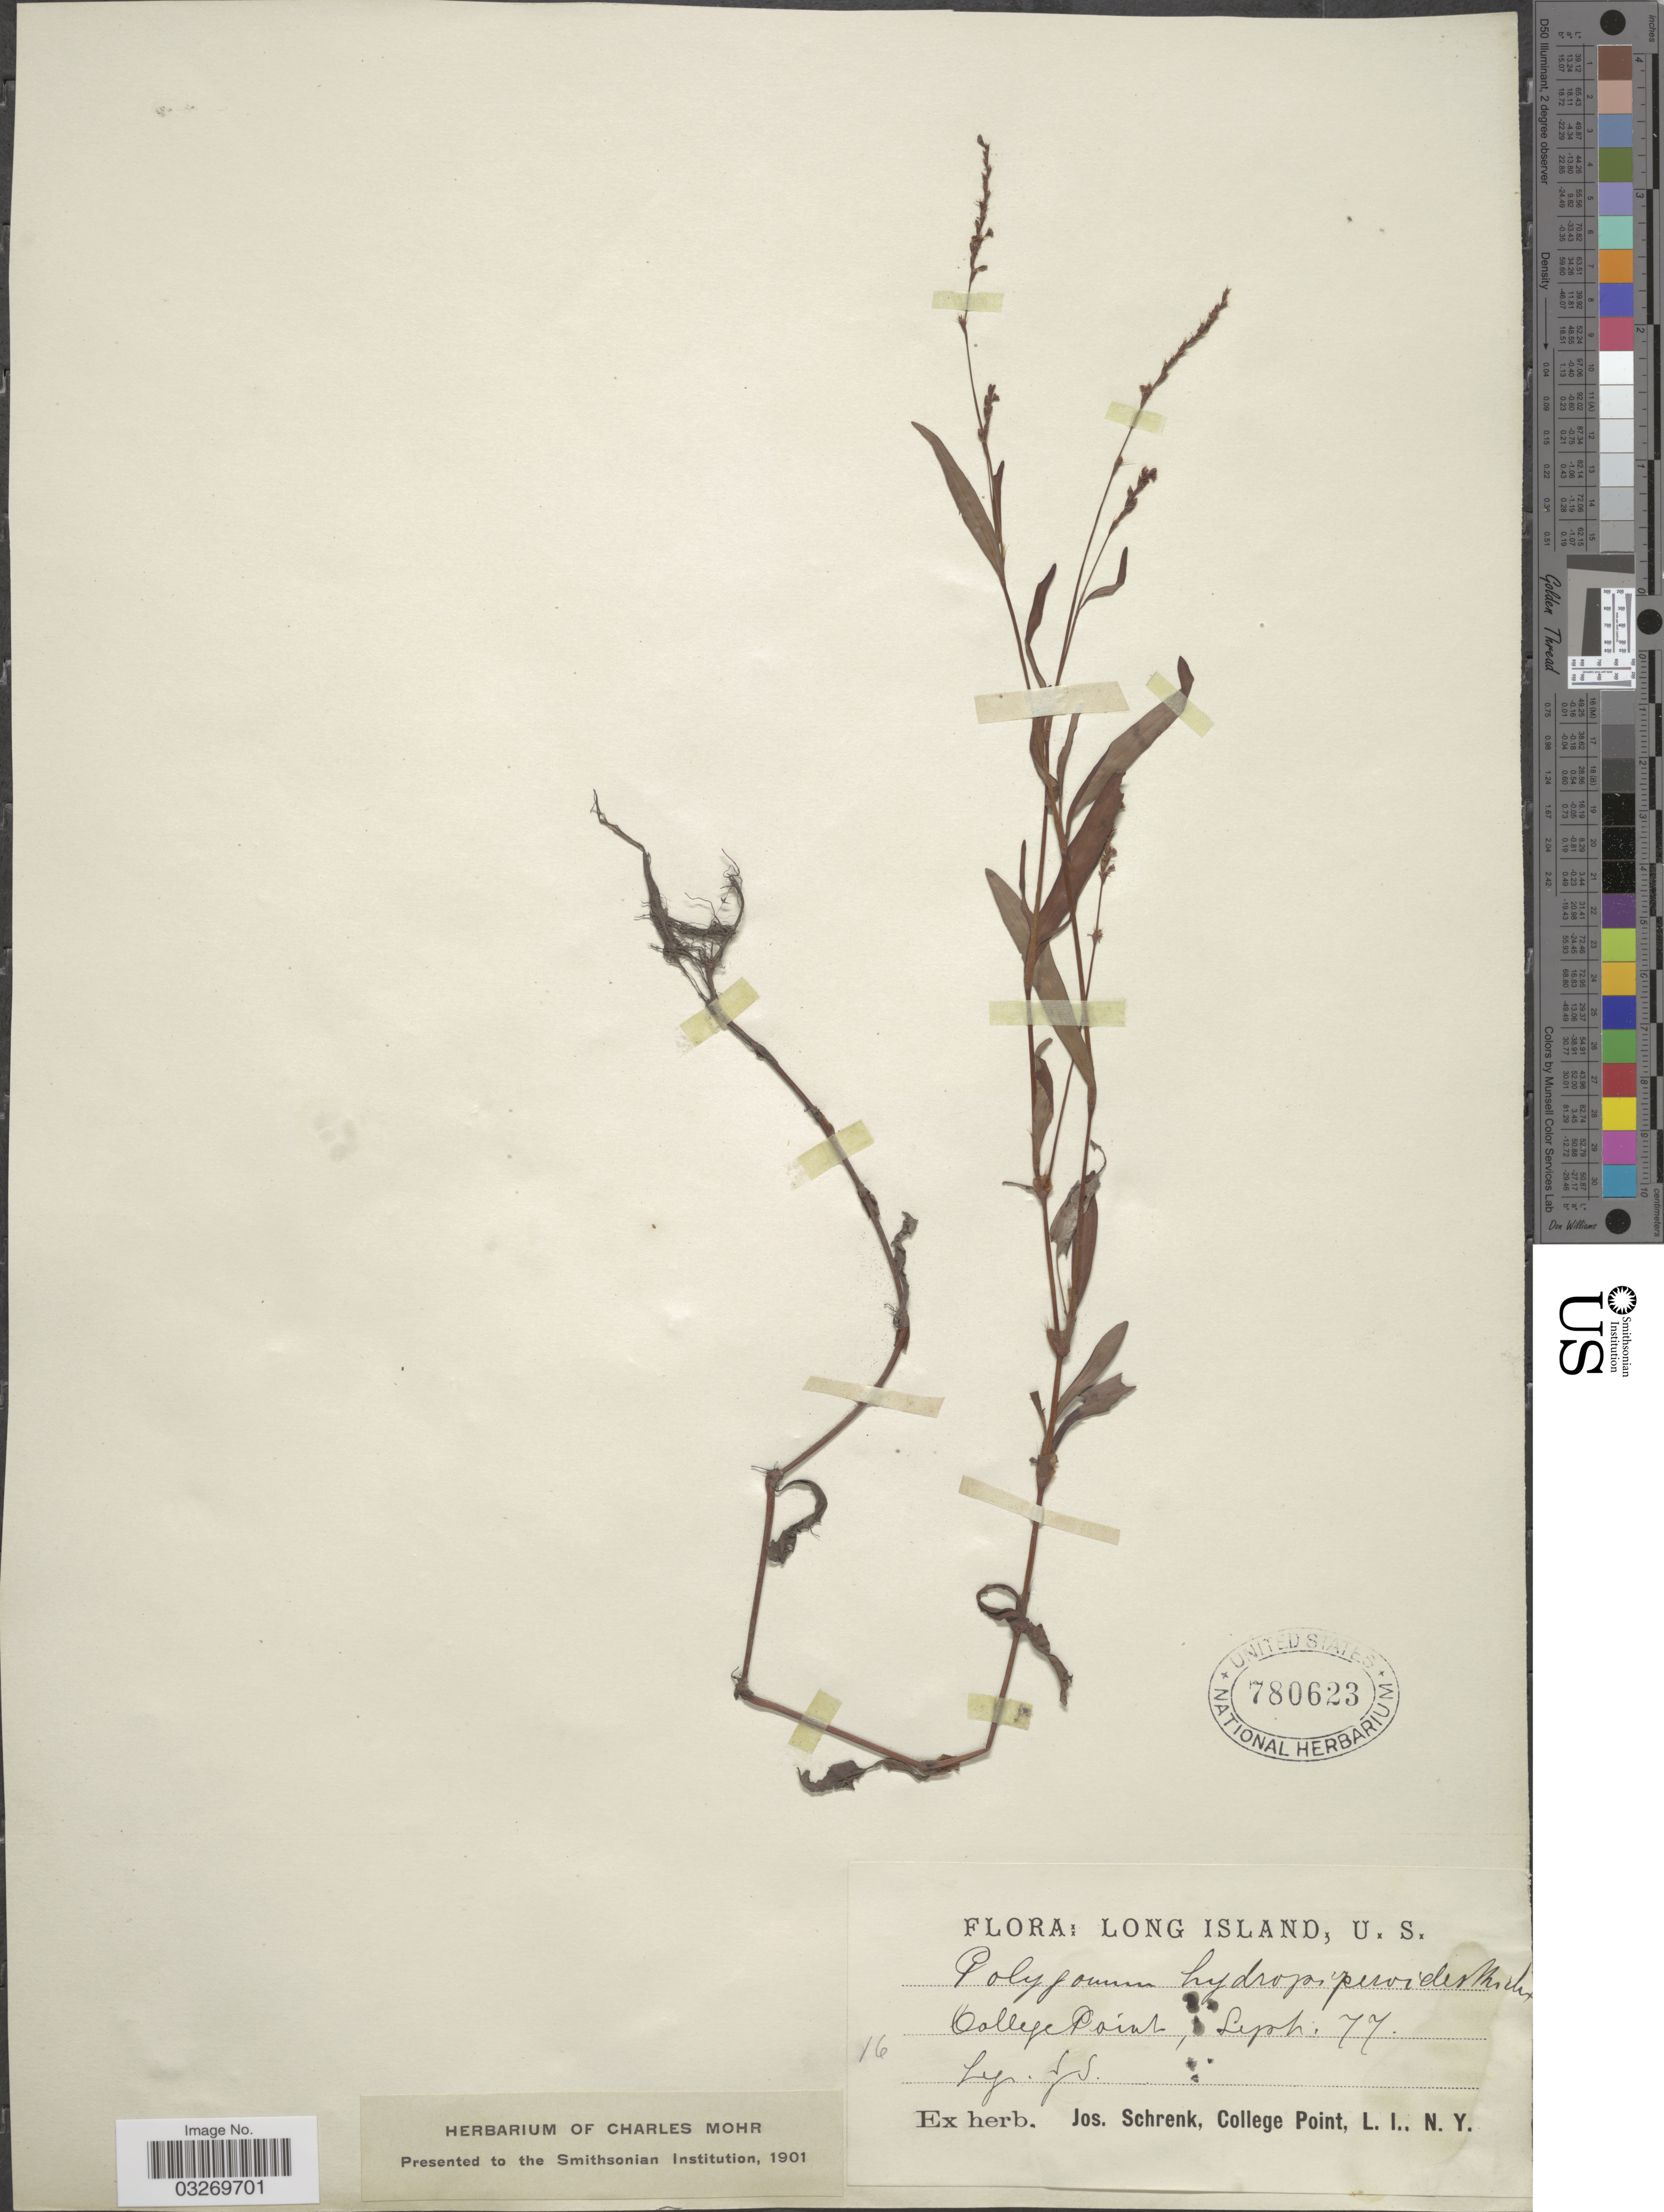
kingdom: Plantae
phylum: Tracheophyta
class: Magnoliopsida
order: Caryophyllales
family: Polygonaceae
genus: Persicaria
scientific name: Persicaria hydropiperoides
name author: (Michx.) Small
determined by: Atha, D. E.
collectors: J. Schrenk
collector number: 16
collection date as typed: Transcribed d/m/y: /9/77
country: United States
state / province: New York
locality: Long Island. College Point.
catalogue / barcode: US 780623